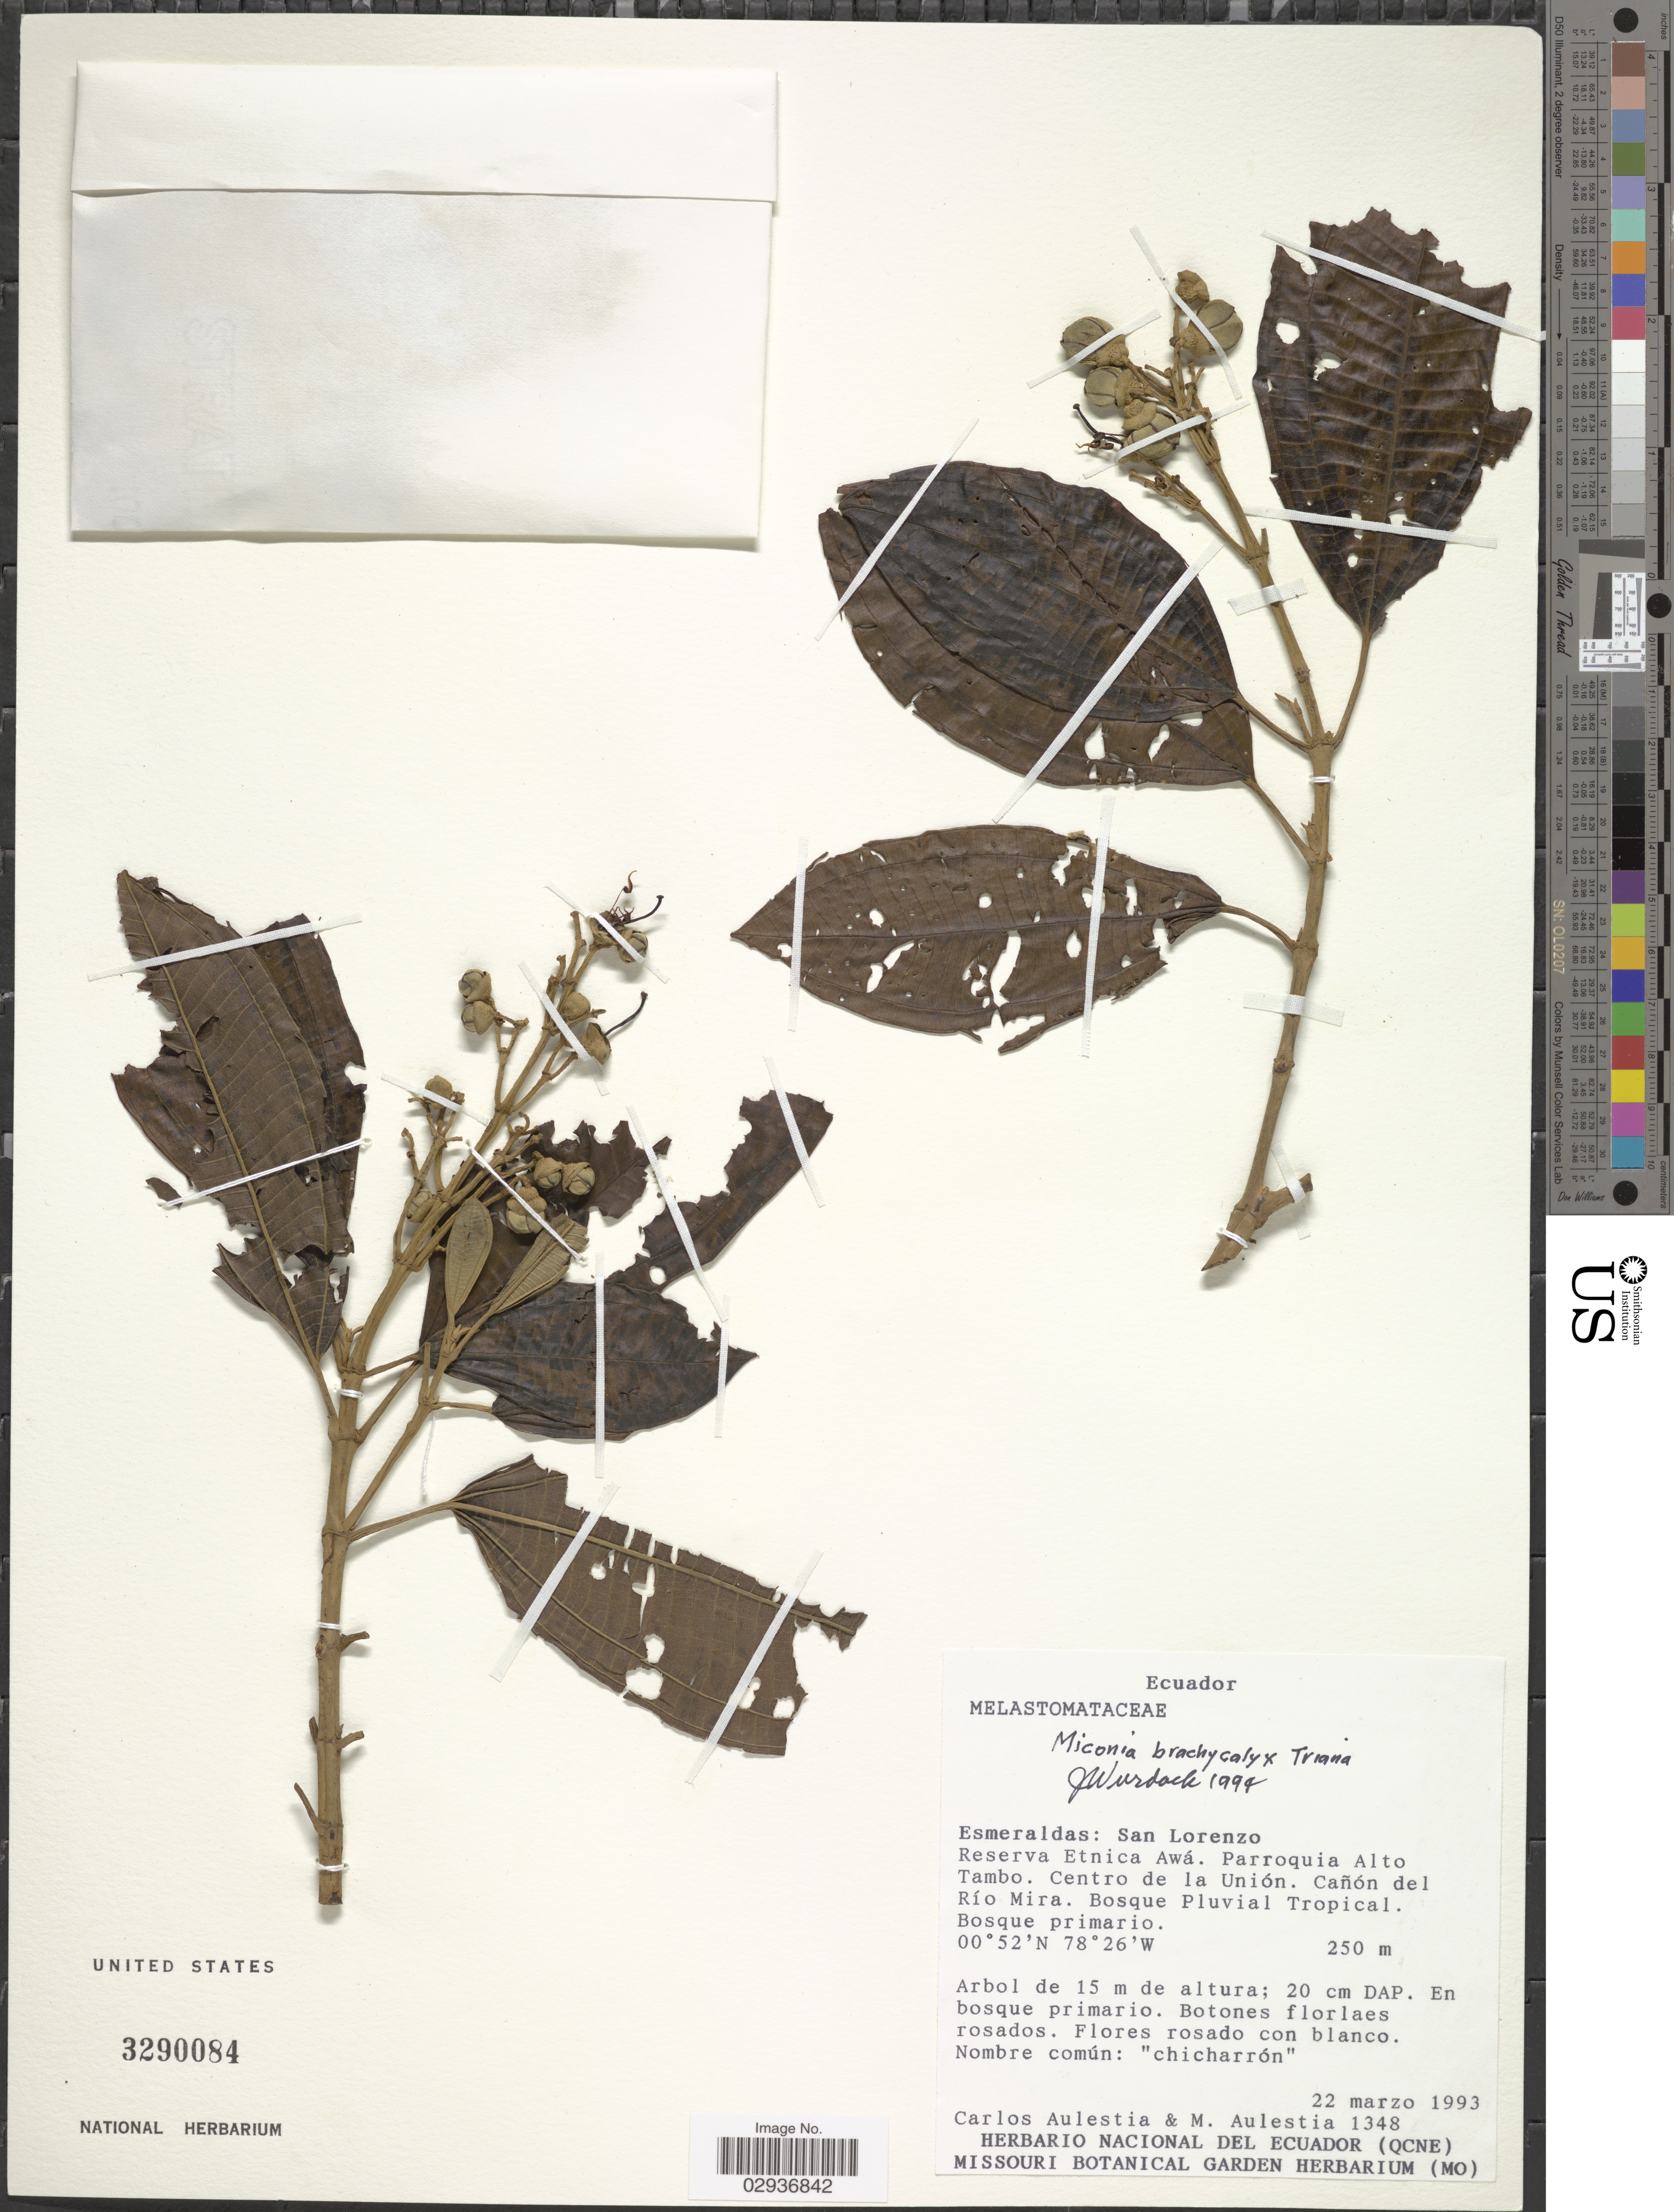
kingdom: Plantae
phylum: Tracheophyta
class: Magnoliopsida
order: Myrtales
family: Melastomataceae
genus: Miconia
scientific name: Miconia brachycalyx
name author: Triana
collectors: C. Aulestia & M. Aulestia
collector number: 1348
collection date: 1993-03-22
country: Ecuador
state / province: Esmeraldas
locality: San Lorenzo. Reserva Etnica Awá. Parroquia Alto Tambo. Centro de la Unión. Cañón del Río Mira.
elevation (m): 250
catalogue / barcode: US 3290084